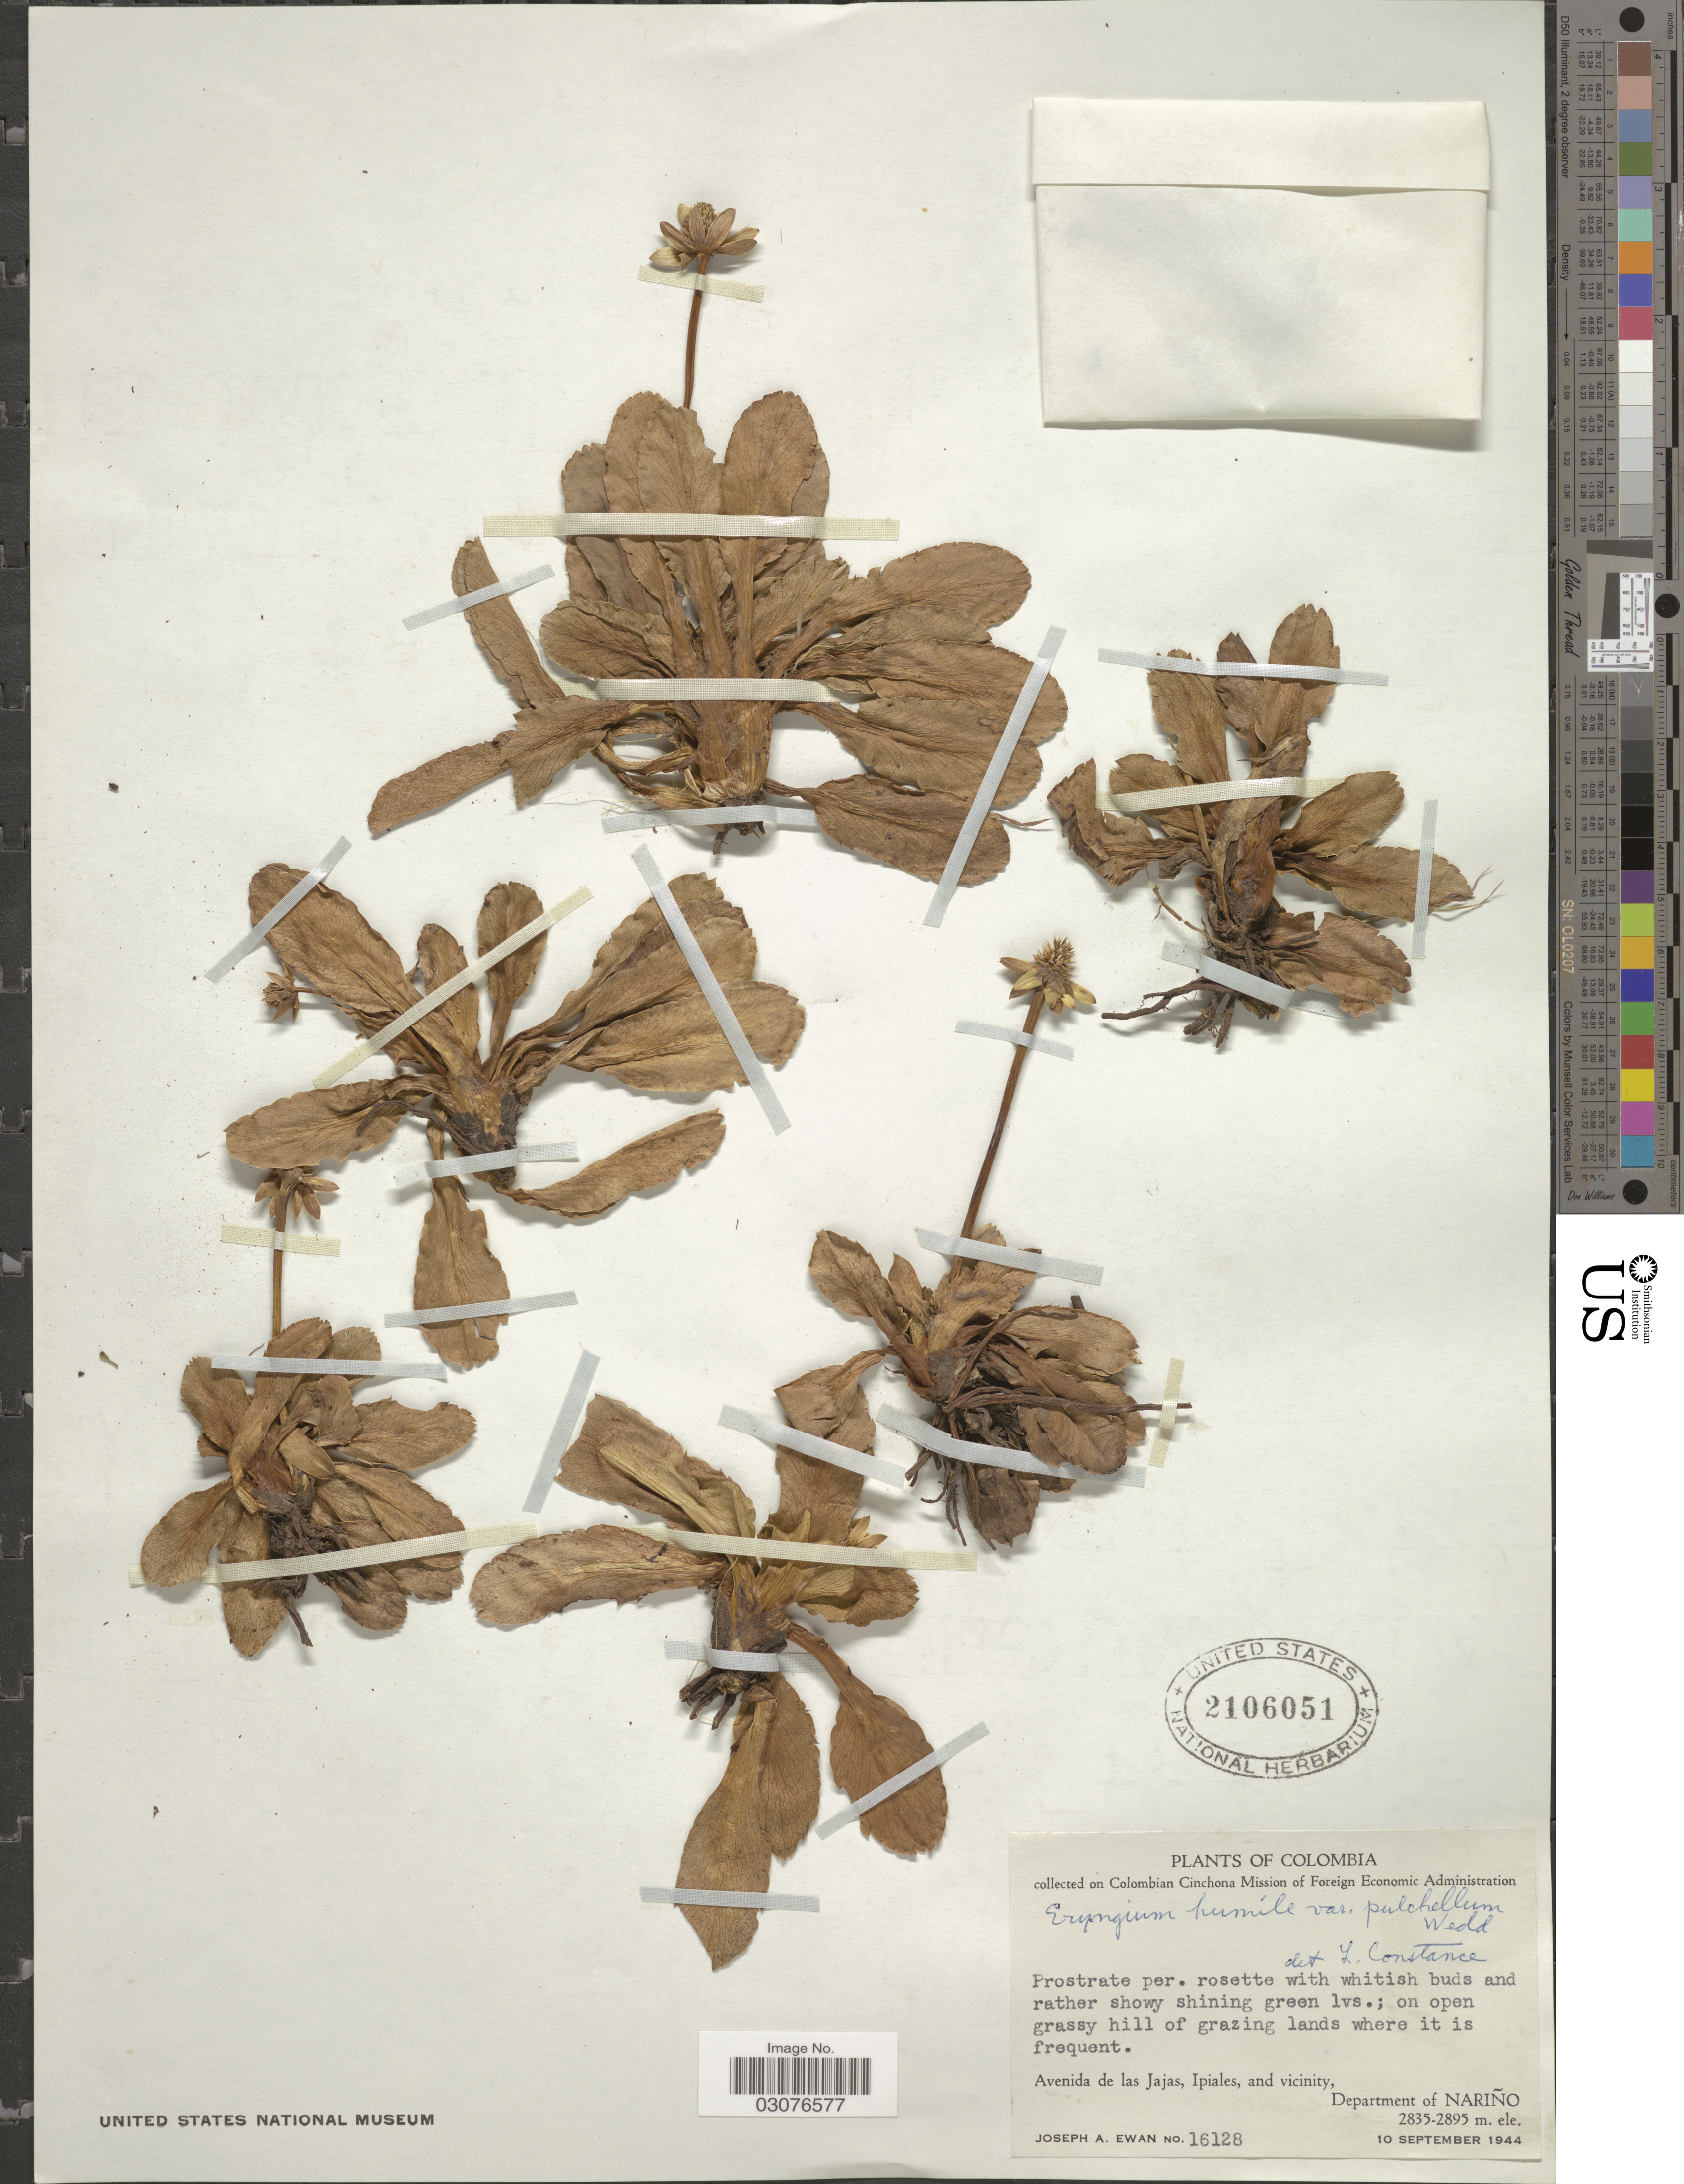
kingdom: Plantae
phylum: Tracheophyta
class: Magnoliopsida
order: Apiales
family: Apiaceae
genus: Eryngium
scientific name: Eryngium bourgatii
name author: Gouan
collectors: J. A. Ewan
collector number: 16128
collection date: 1944-09-10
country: Colombia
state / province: Nariño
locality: Avenida de las Jajas, Ipiales, and vicinity, Department of Nariño.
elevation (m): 2835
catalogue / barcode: US 2106051